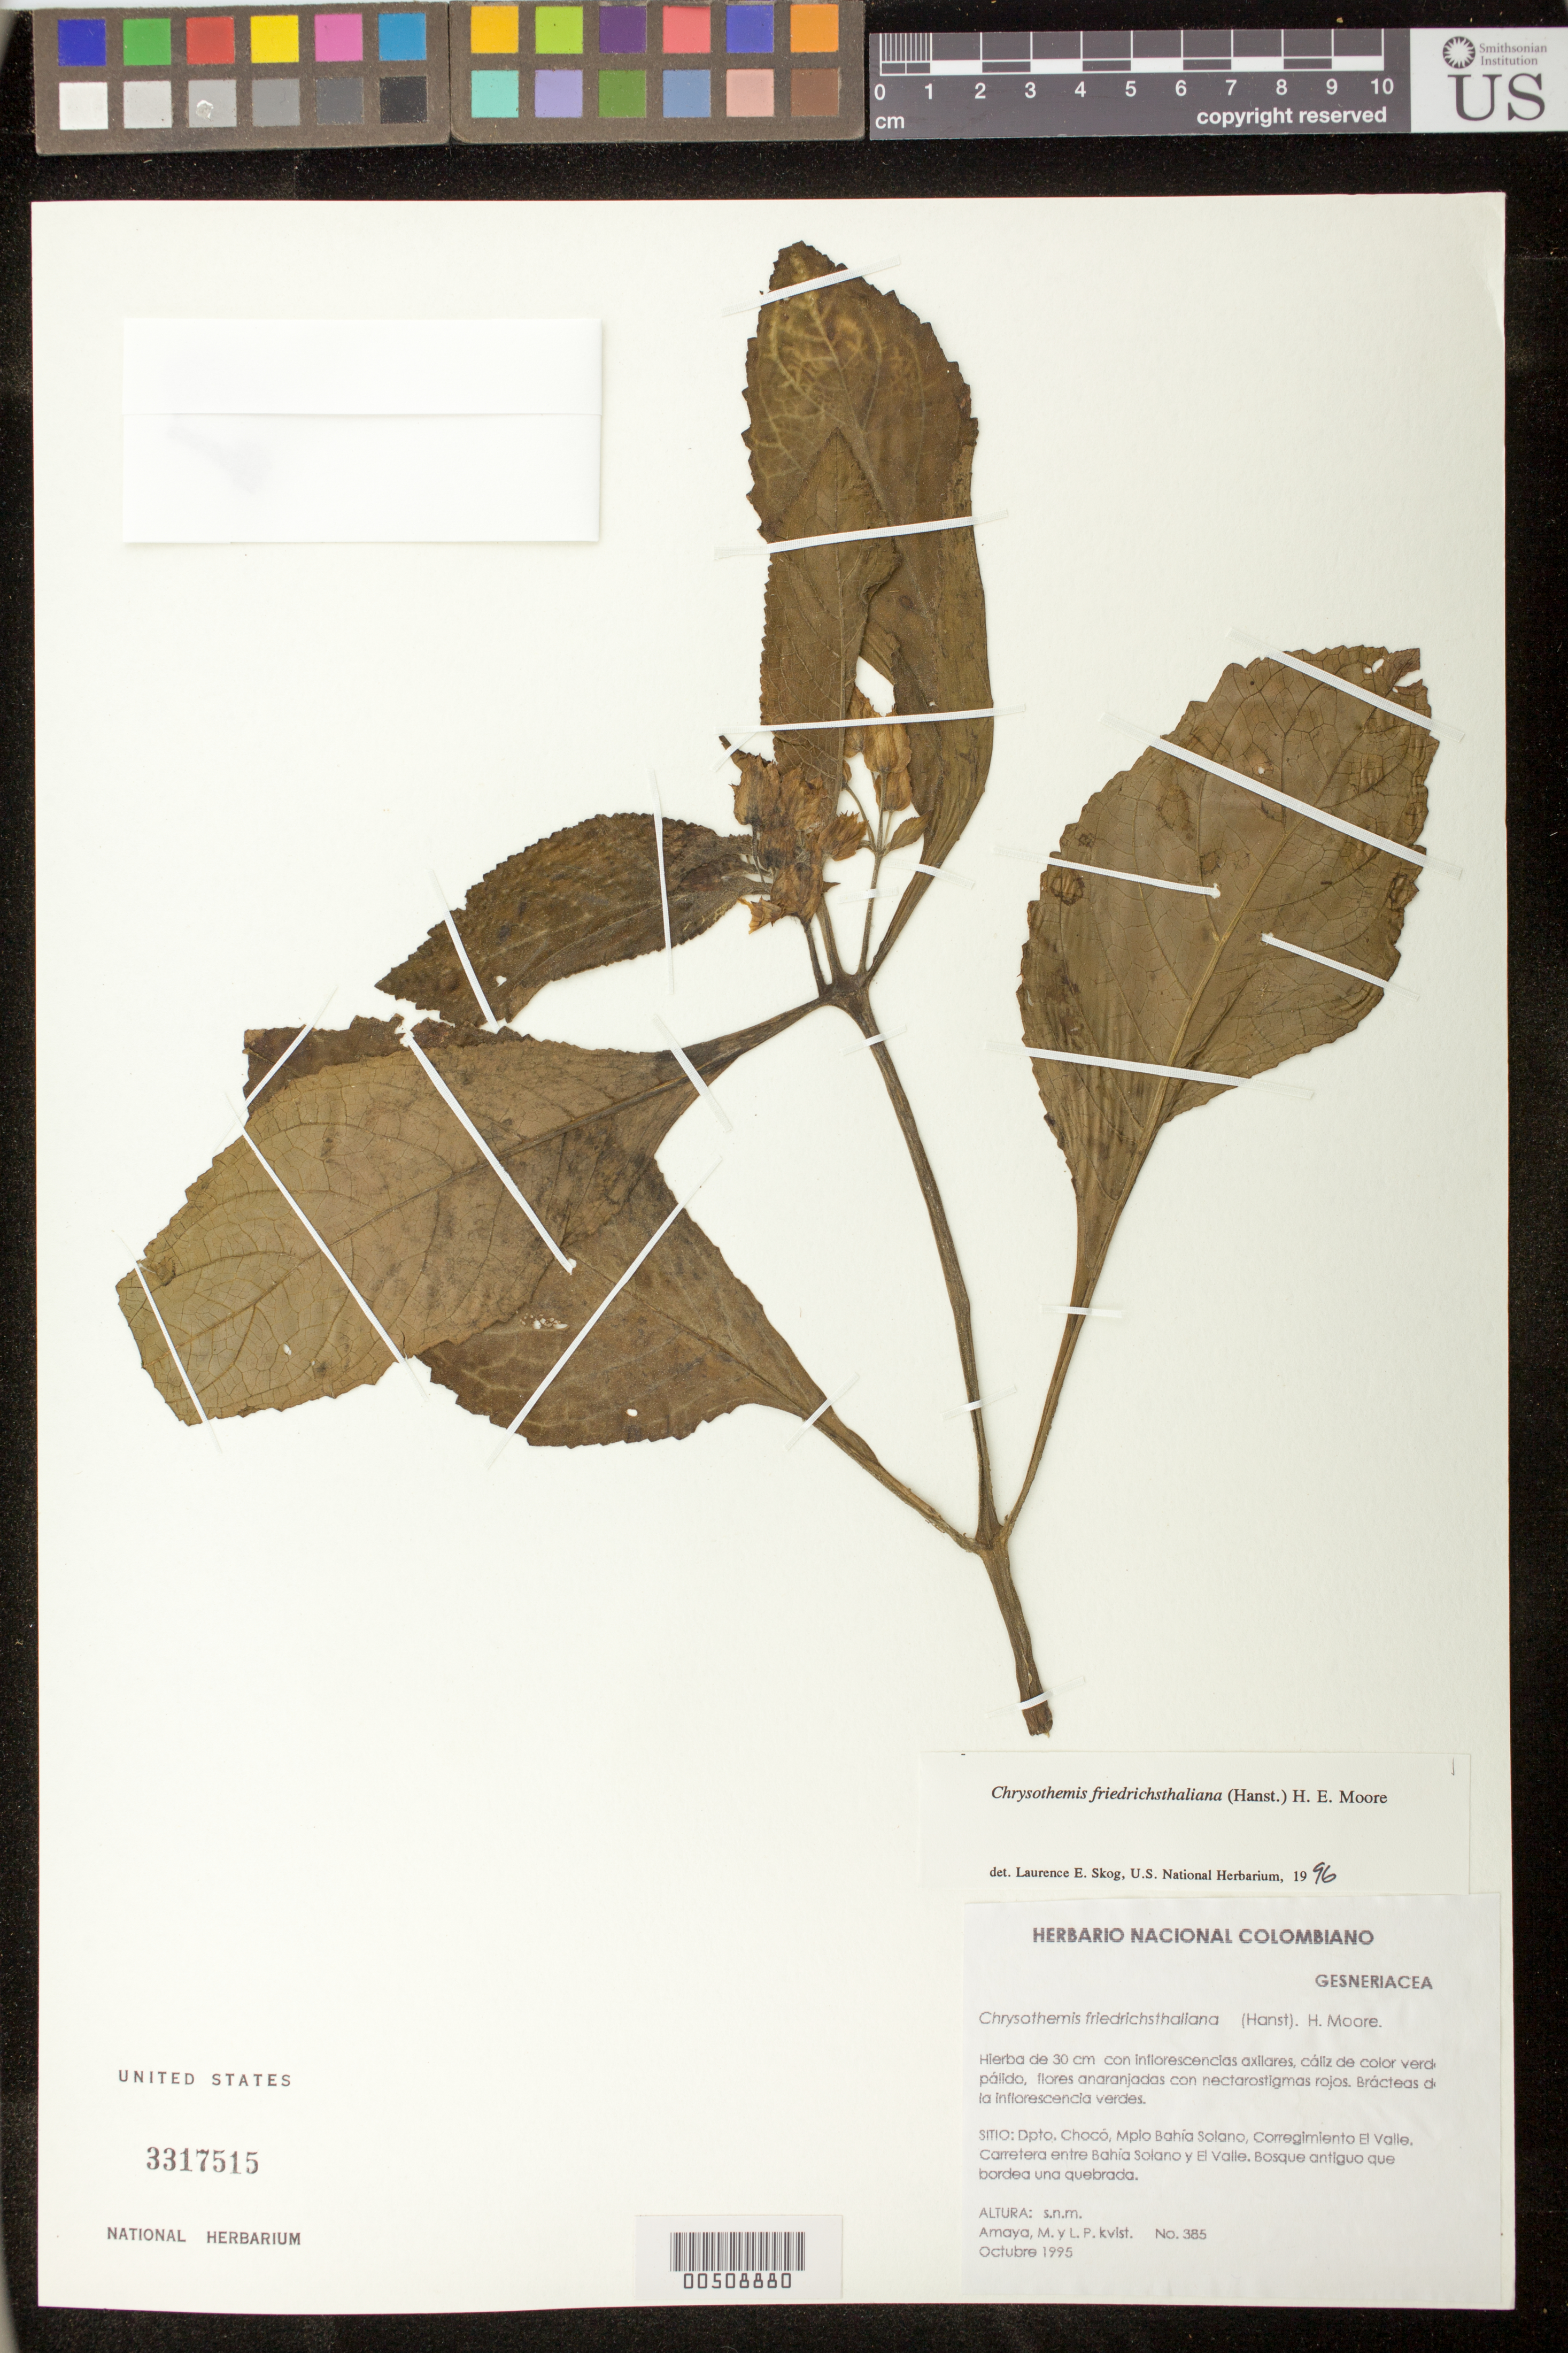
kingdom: Plantae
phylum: Tracheophyta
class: Magnoliopsida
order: Lamiales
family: Gesneriaceae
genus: Chrysothemis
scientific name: Chrysothemis friedrichsthaliana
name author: (Hanst.) H.E. Moore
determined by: Skog, Laurence E.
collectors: M. Amaya & L. P. Kvist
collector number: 385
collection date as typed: Oct 1995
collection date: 1995-10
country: Colombia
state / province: Chocó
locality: Mpio Bahía Solano, Corregimiento El Valle. Carretera entre Bahía Solano y El Valle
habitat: Bosque antiguo que bordea una quebrada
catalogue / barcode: US 3317515